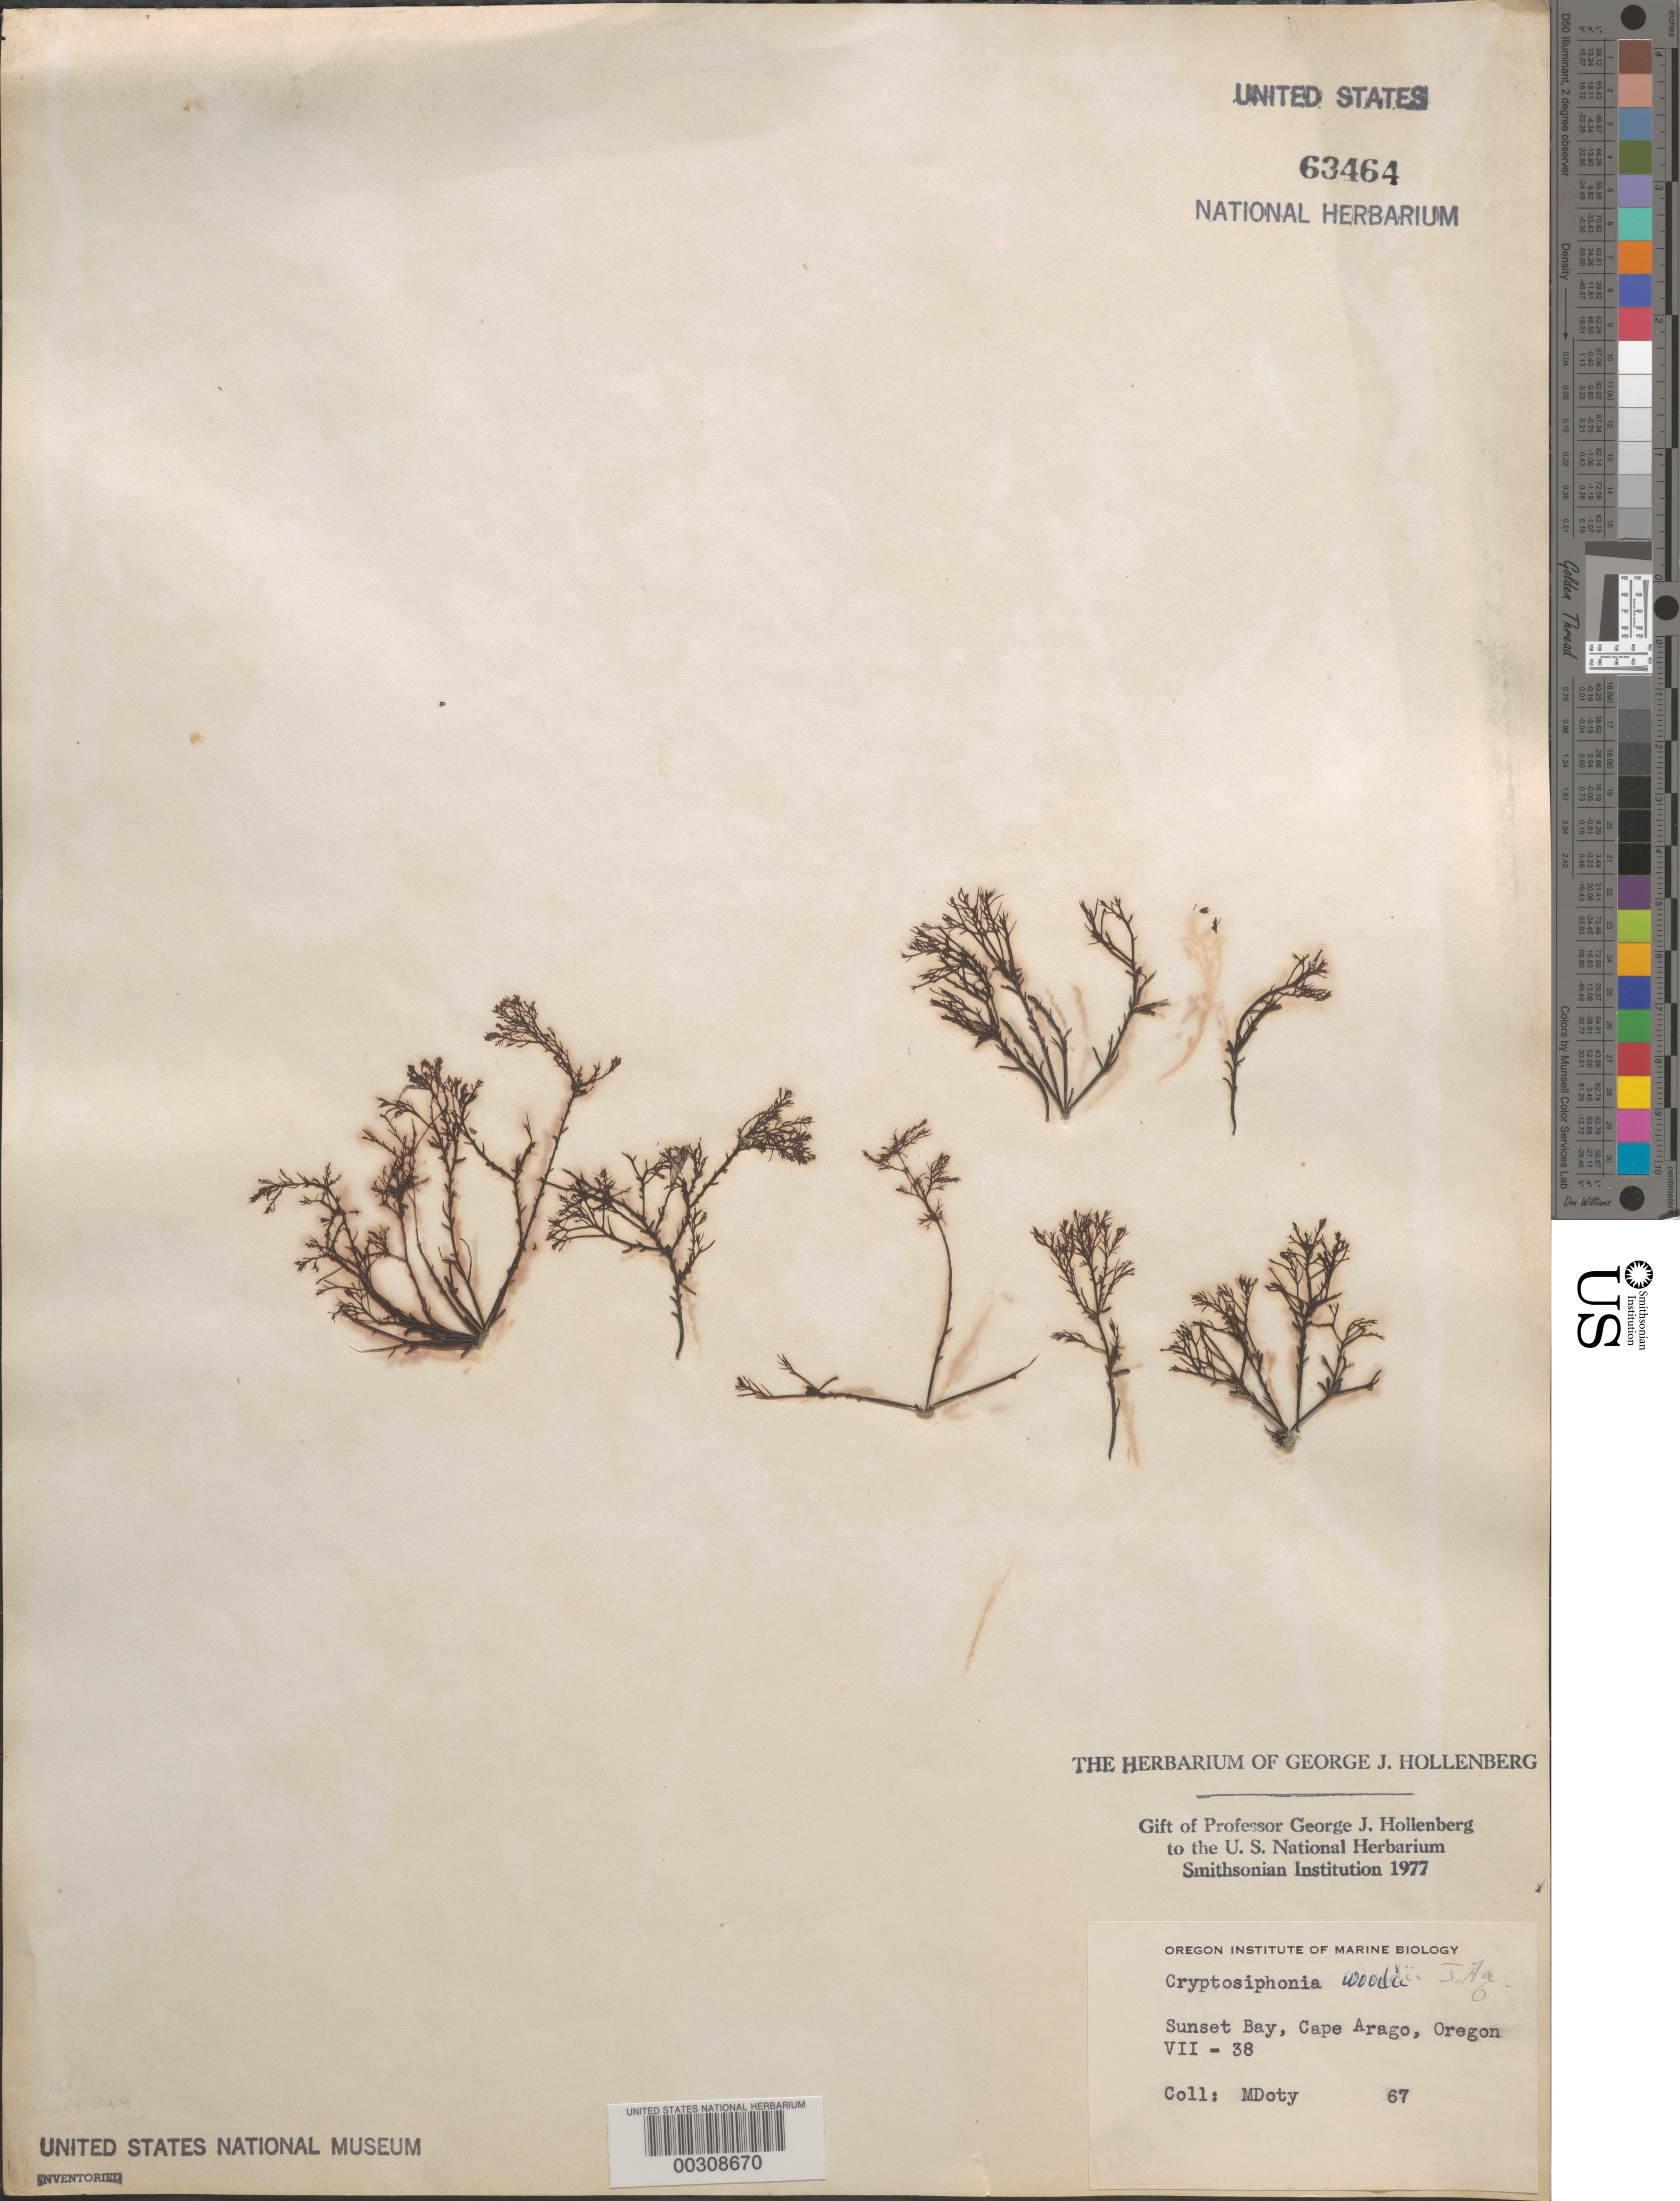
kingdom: Plantae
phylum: Rhodophyta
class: Florideophyceae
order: Gigartinales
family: Dumontiaceae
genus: Cryptosiphonia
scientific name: Cryptosiphonia woodii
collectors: M. S. Doty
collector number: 67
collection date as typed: Jul 38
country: United States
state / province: Oregon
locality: Sunset Bay, Cape Arago.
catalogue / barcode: US 63464